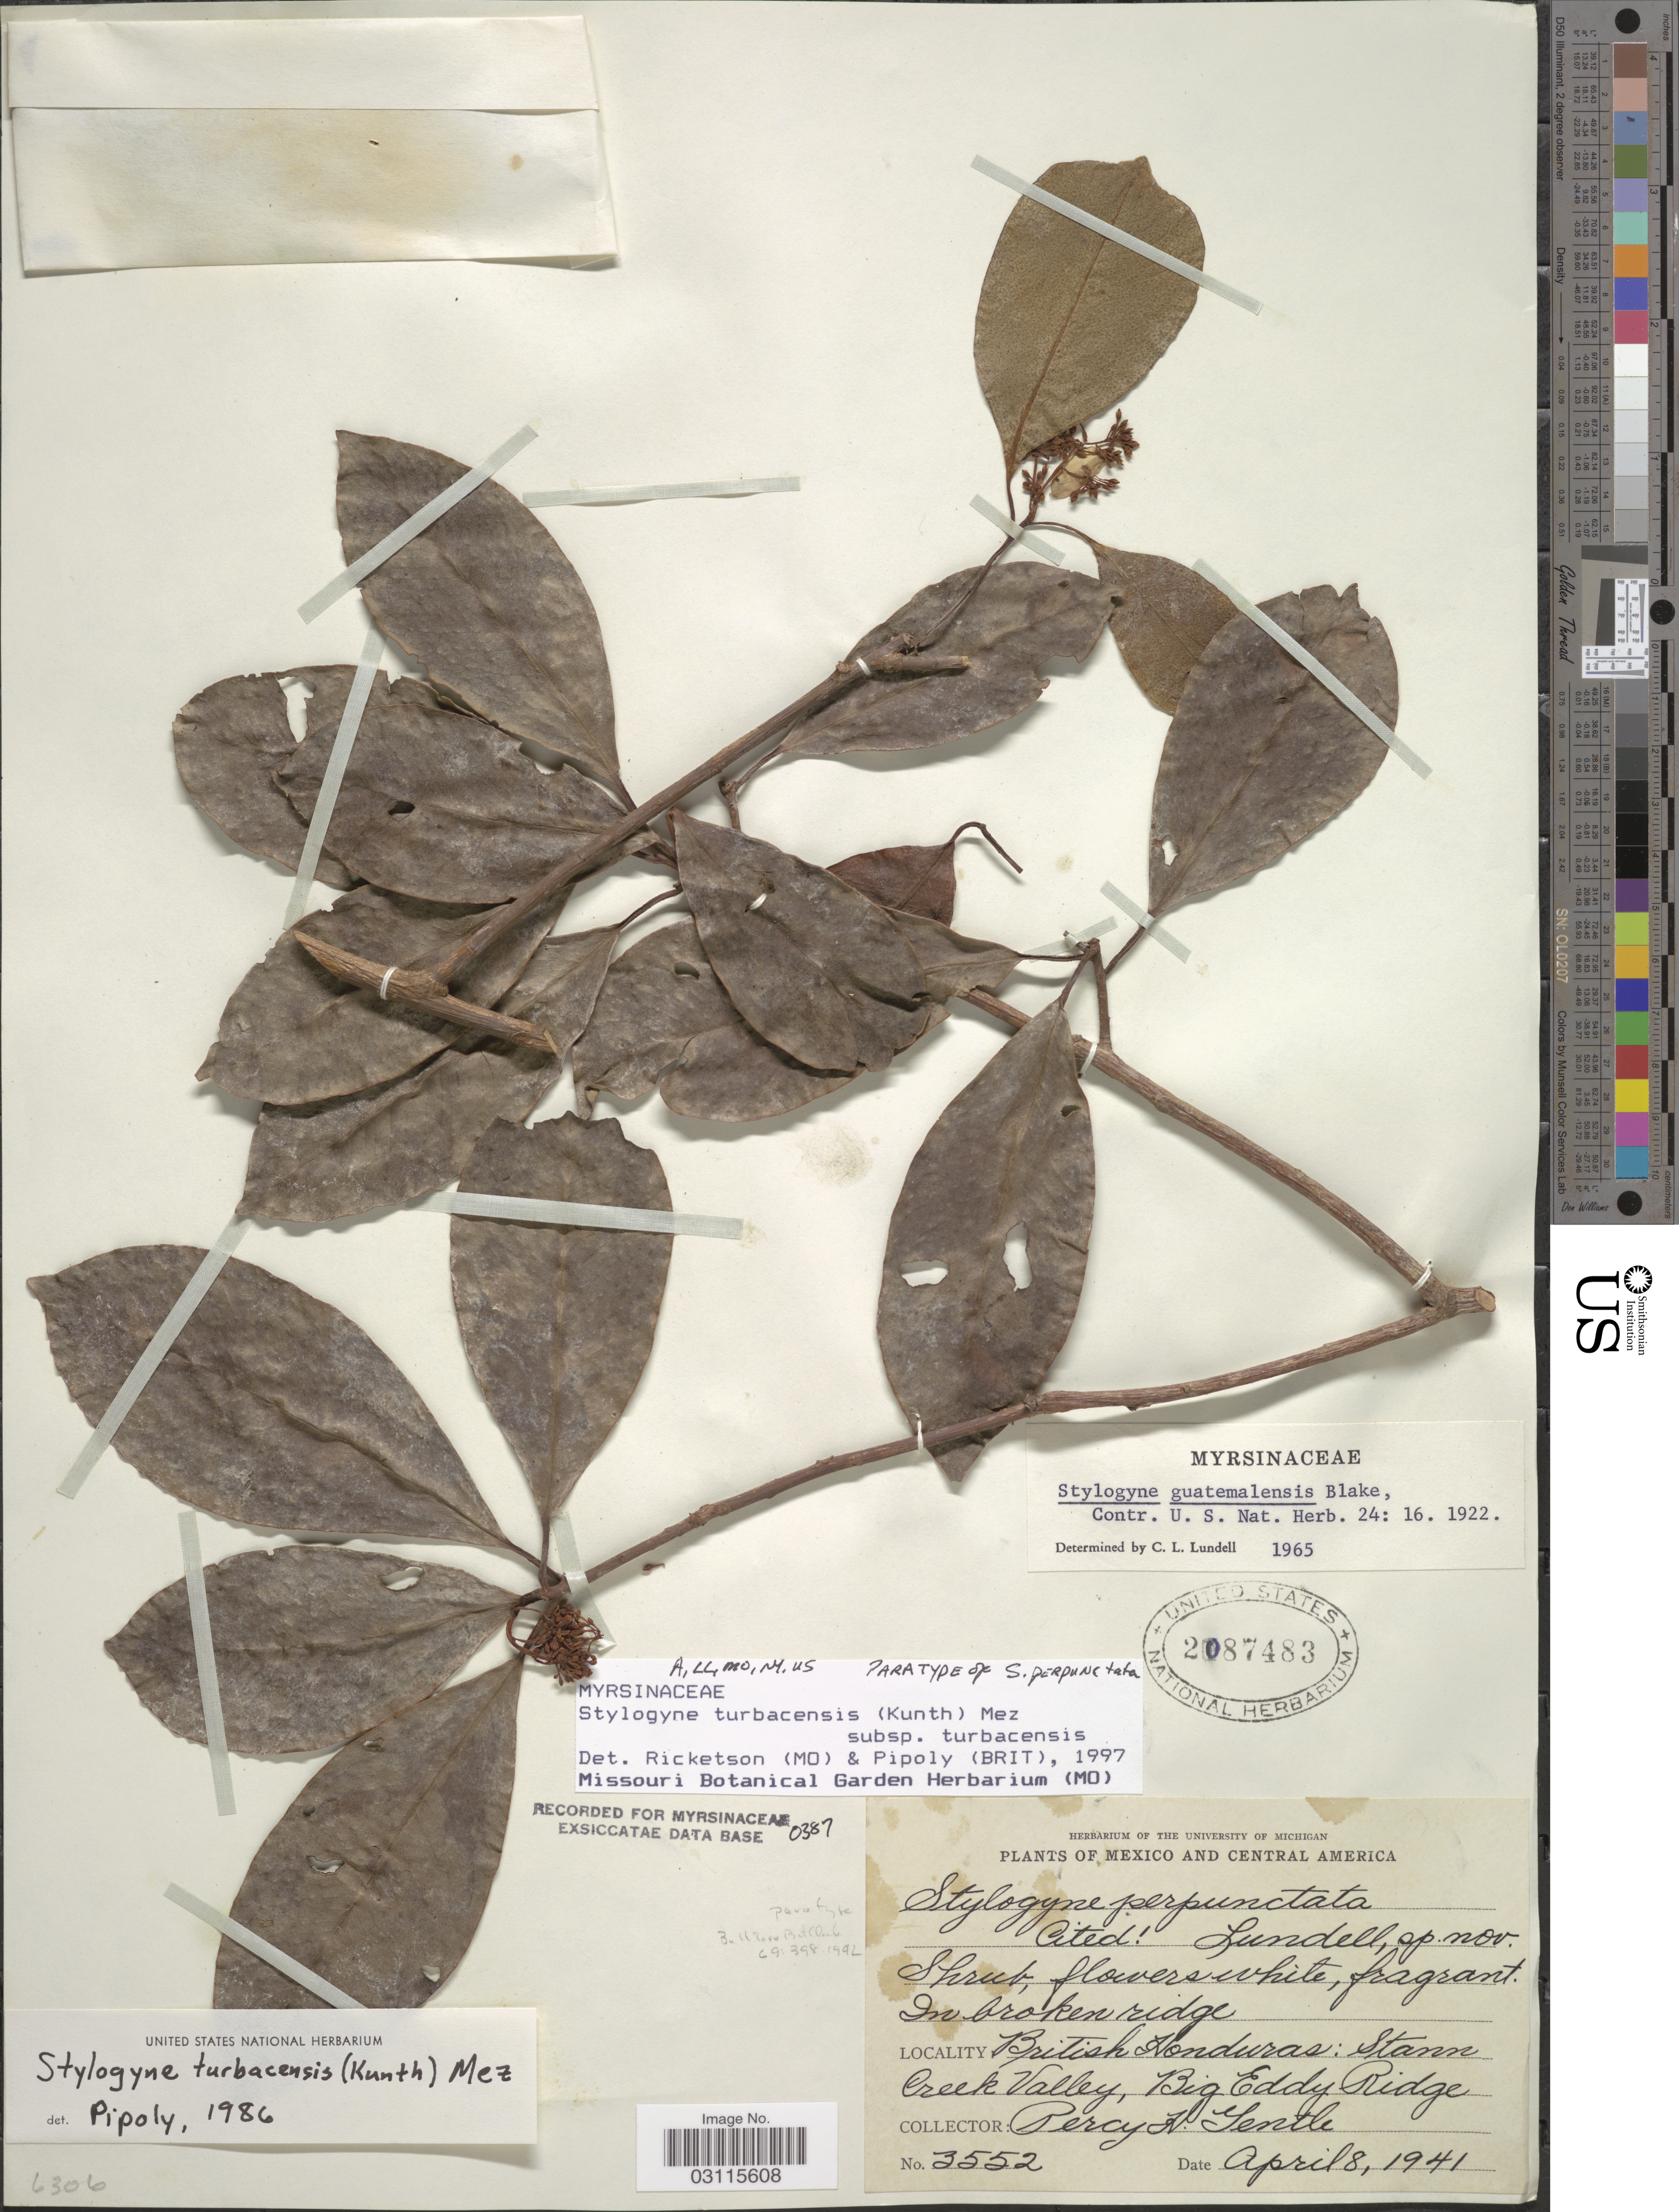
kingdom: Plantae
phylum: Tracheophyta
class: Magnoliopsida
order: Ericales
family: Primulaceae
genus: Stylogyne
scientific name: Stylogyne turbacensis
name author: (Kunth) Mez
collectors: P. H. Gentle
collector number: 3552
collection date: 1941-04-08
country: Belize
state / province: Stann Creek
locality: Central America. British Honduras: Stann Creek Valley, Big Eddy Ridge.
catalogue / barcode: US 2087483